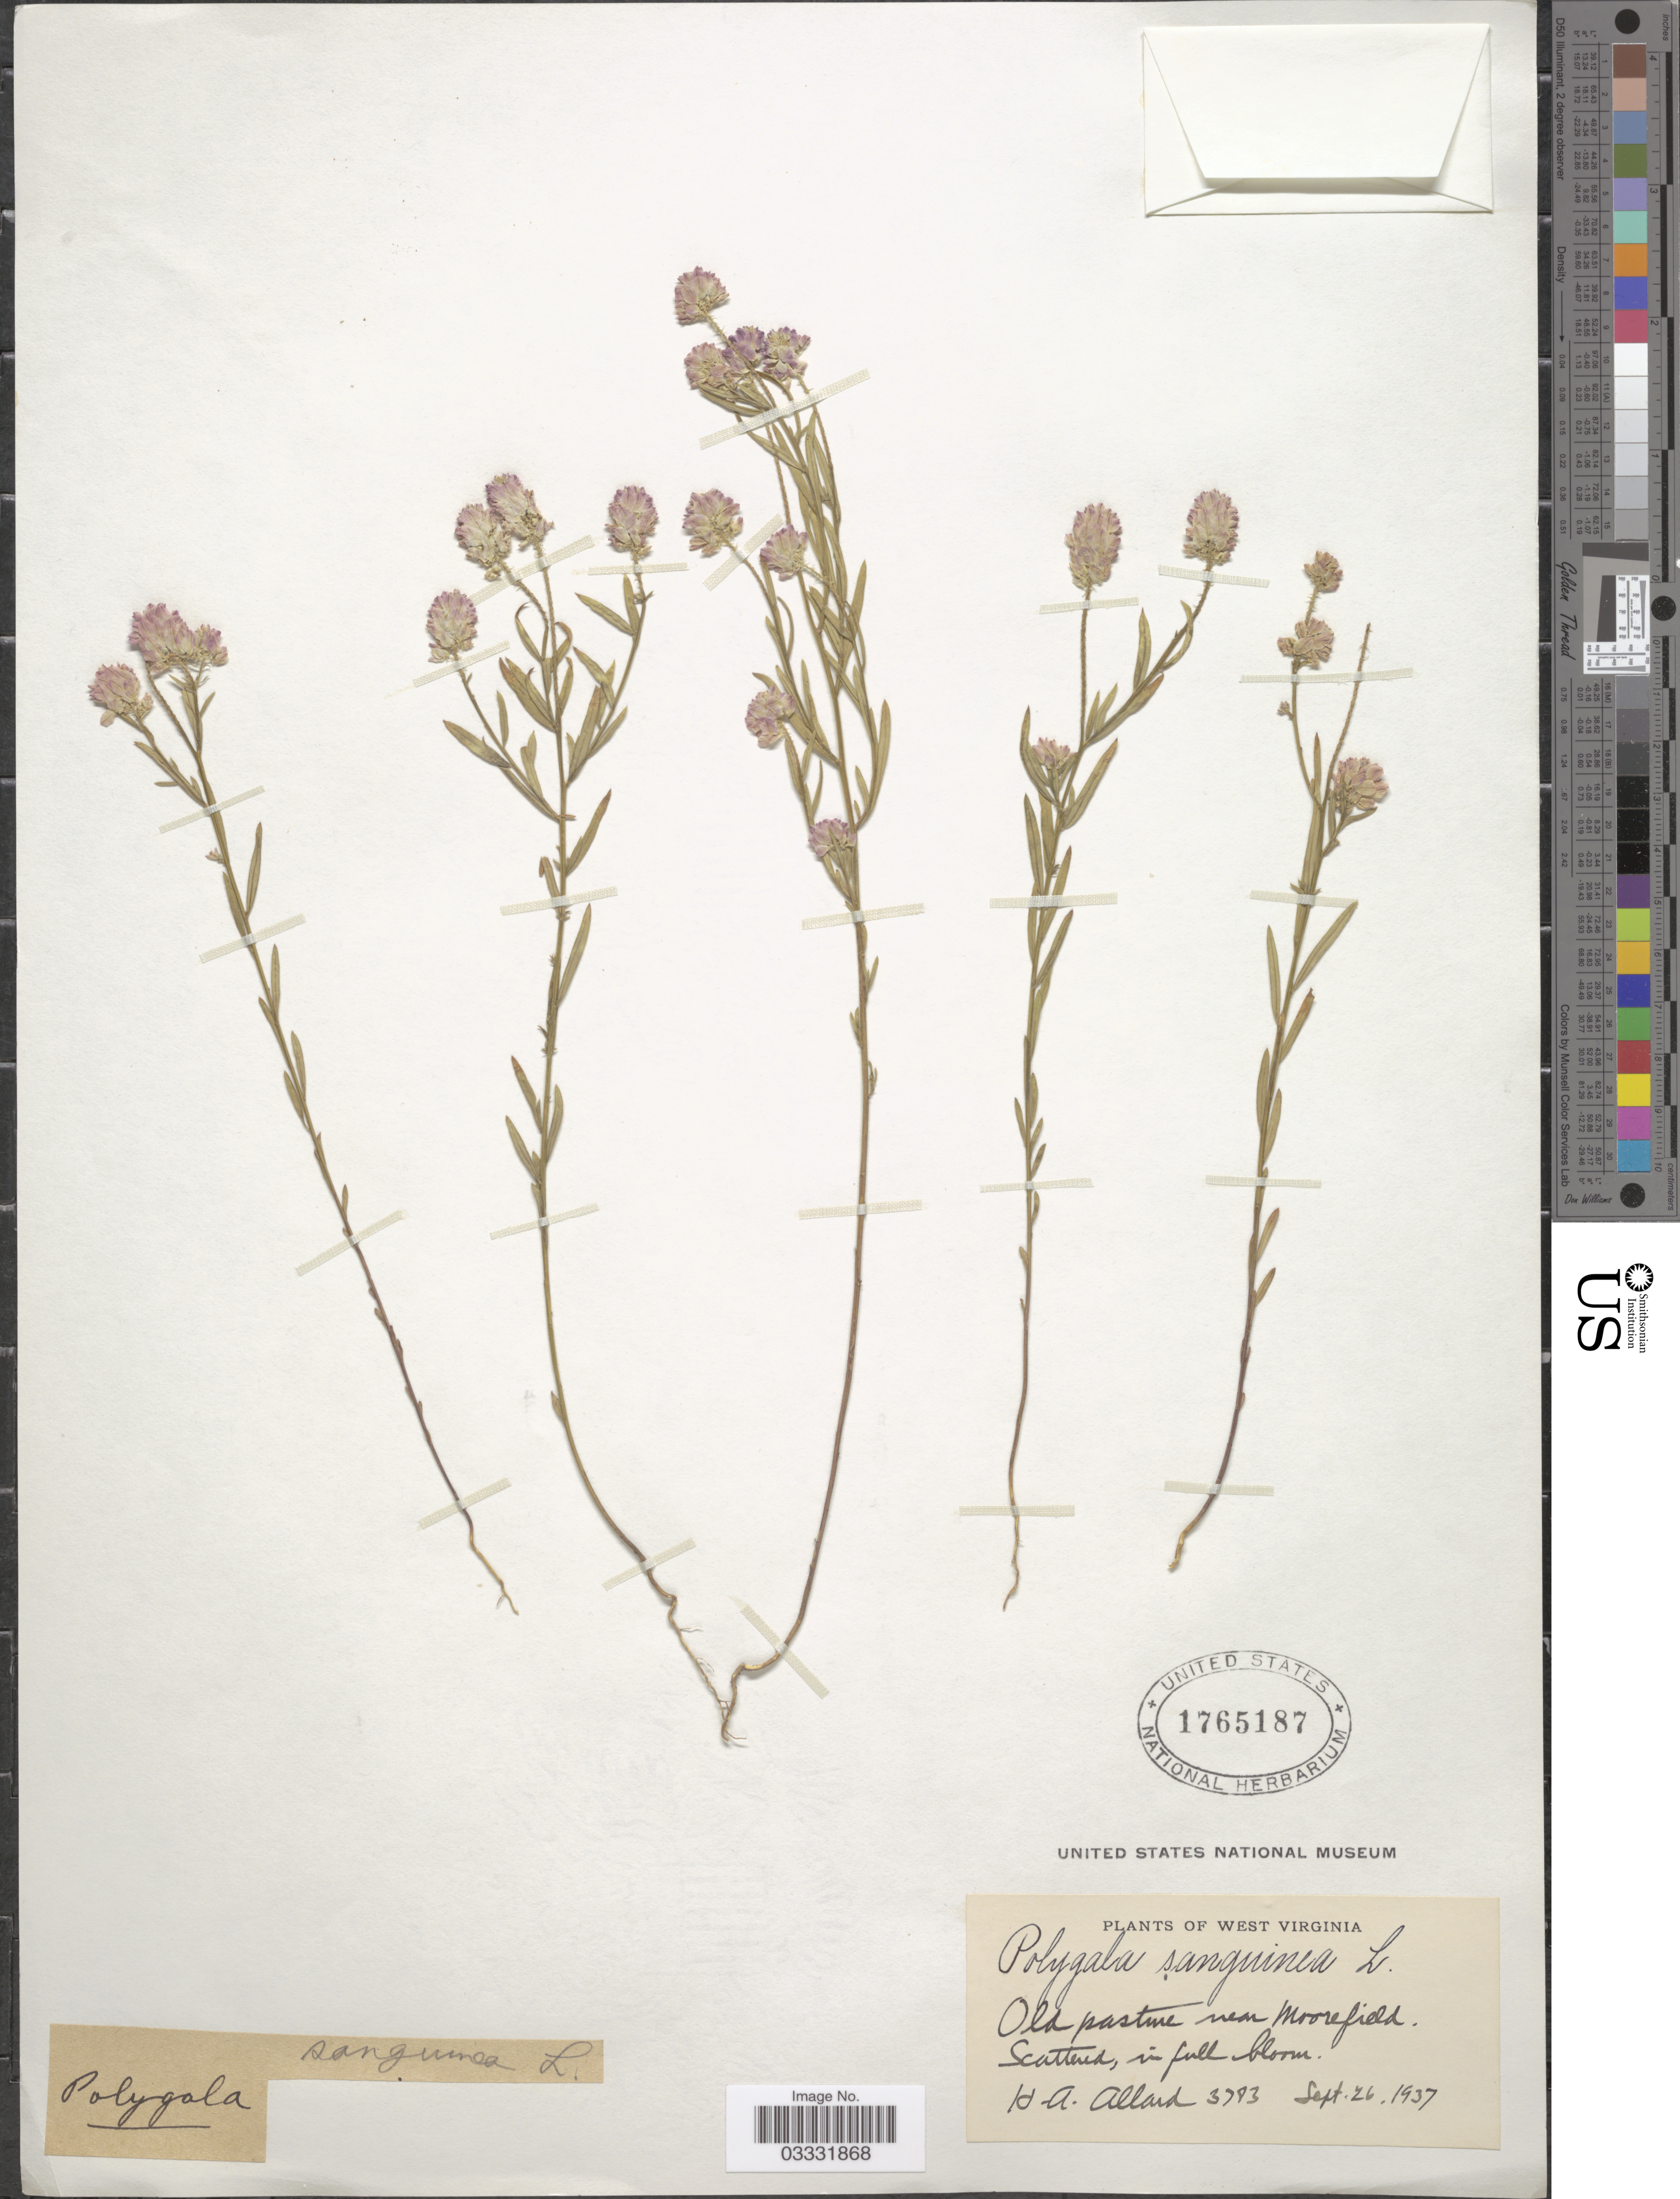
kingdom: Plantae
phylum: Tracheophyta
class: Magnoliopsida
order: Fabales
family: Polygalaceae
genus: Polygala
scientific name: Polygala sanguinea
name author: L.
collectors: H. A. Allard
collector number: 3783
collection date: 1937-09-26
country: United States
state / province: West Virginia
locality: Old pasture near Moorefield.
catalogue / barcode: US 1765187